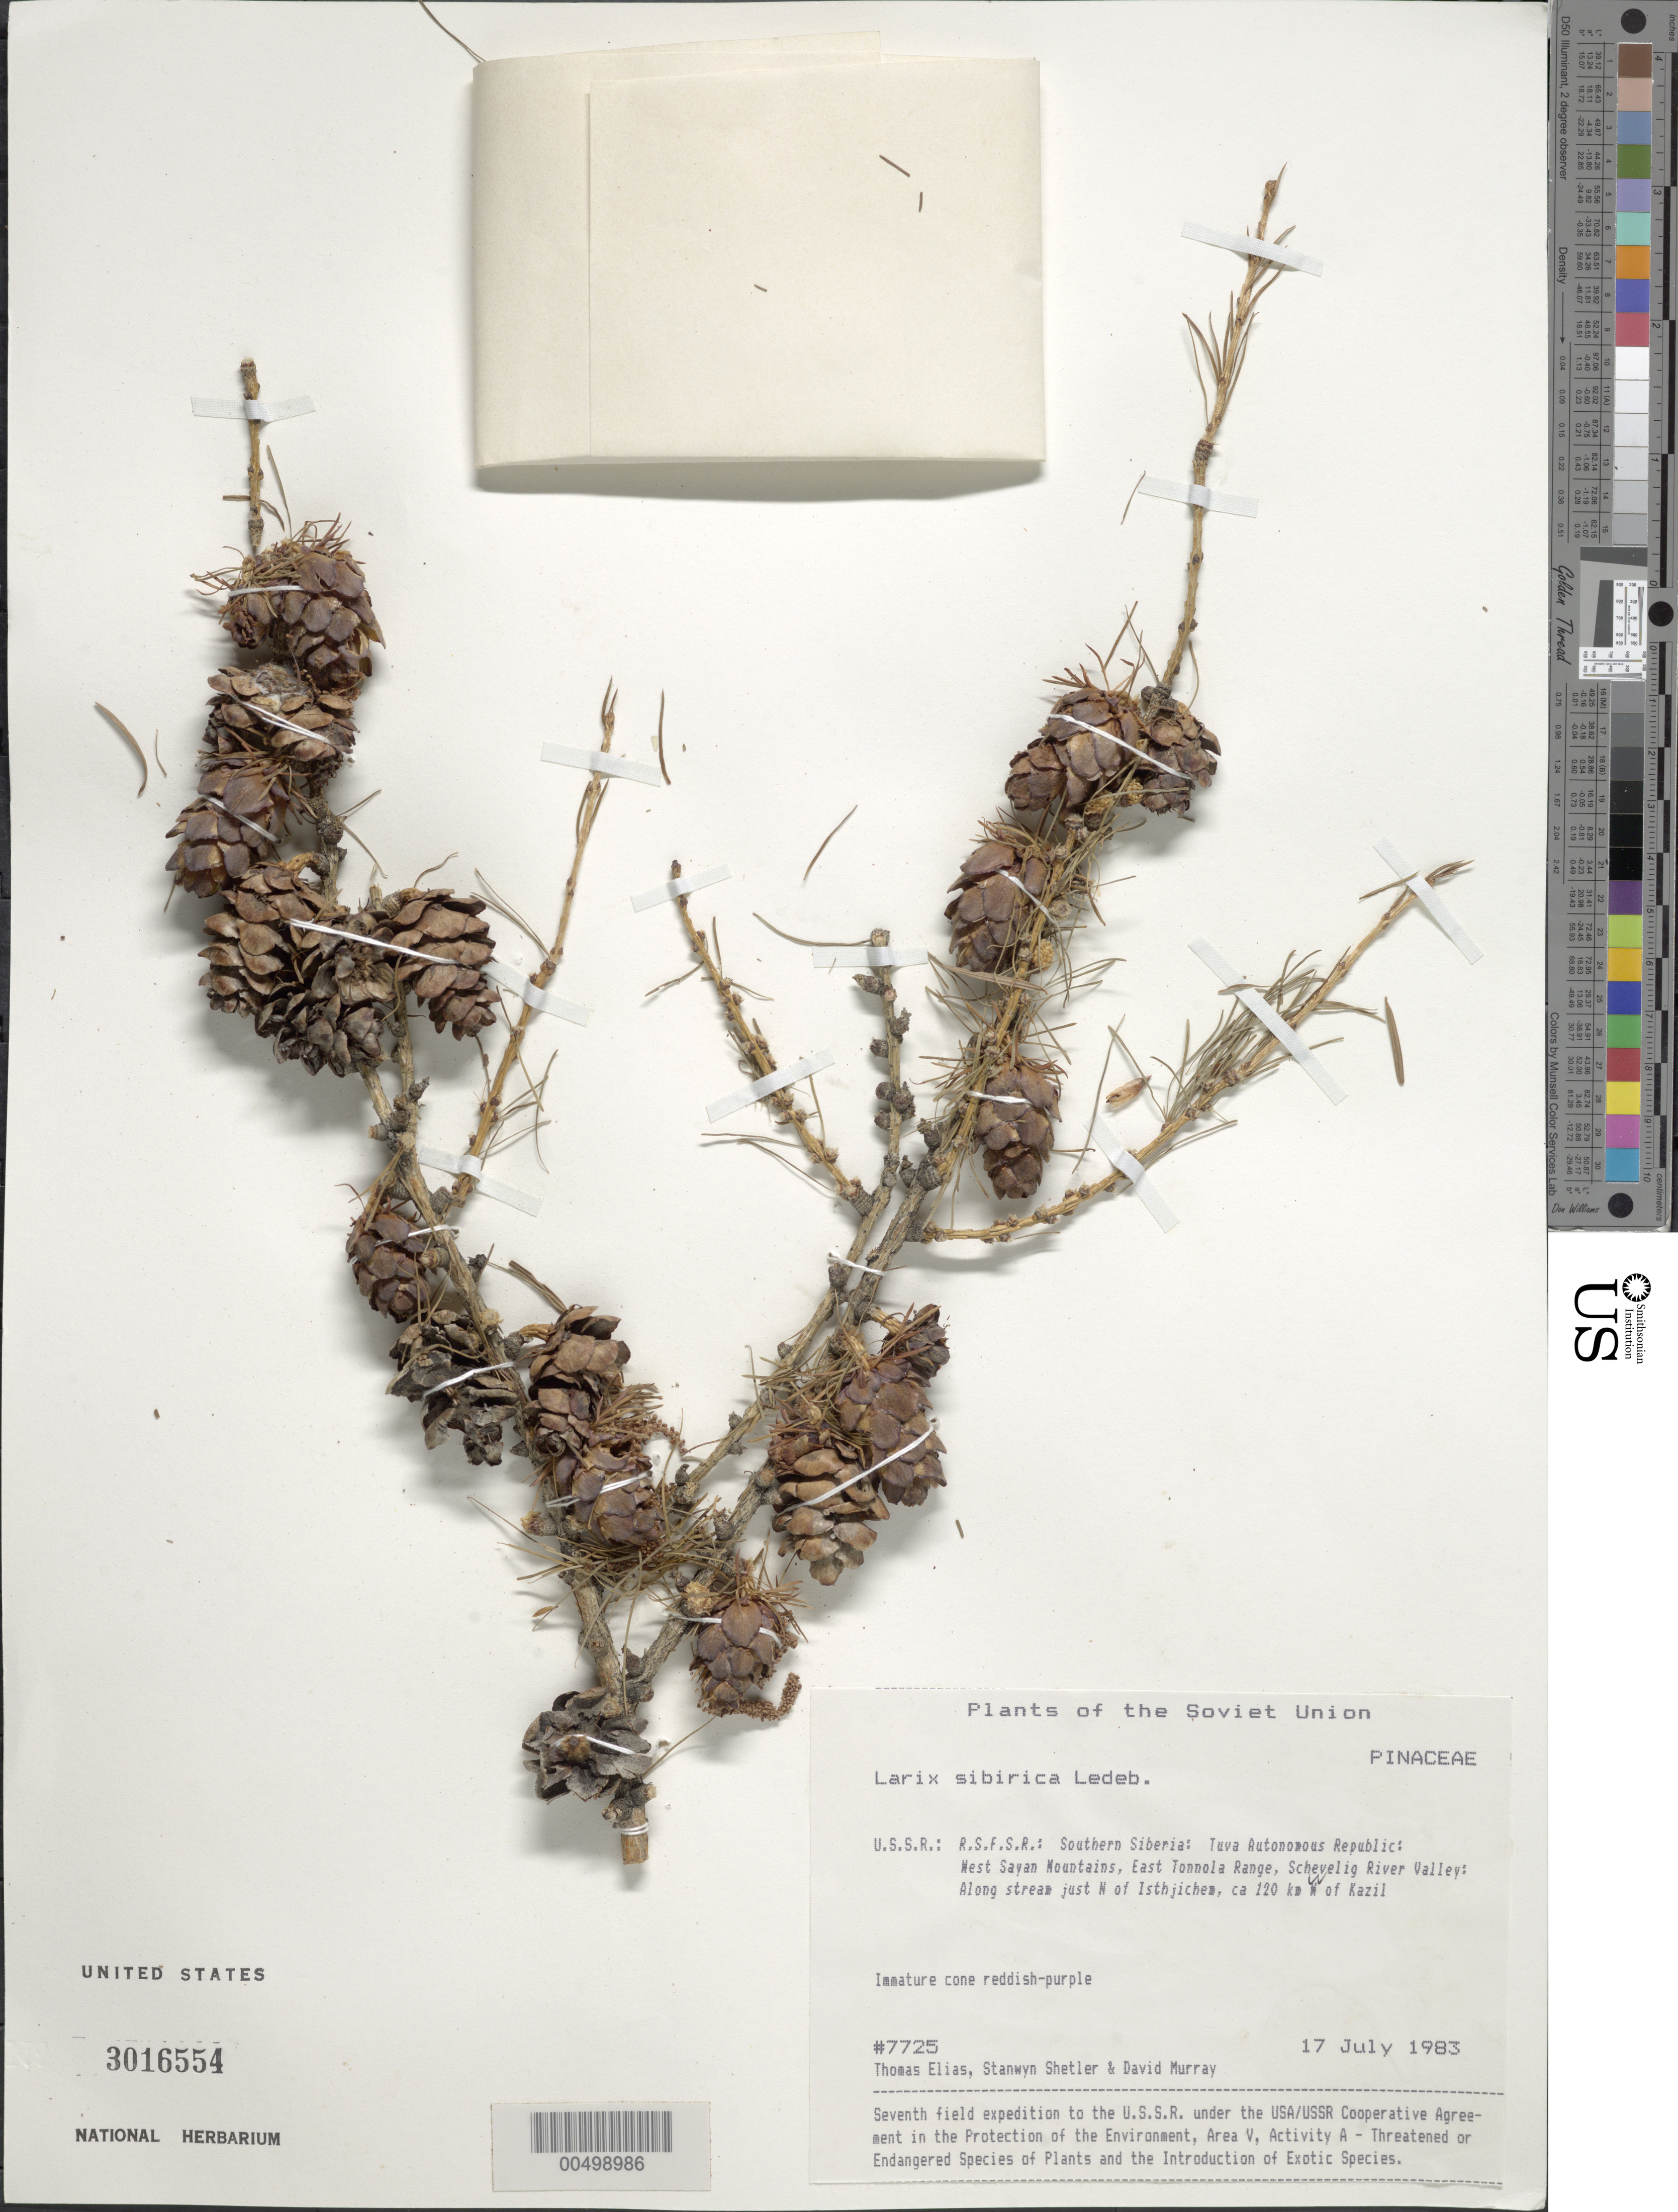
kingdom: Plantae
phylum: Tracheophyta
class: Pinopsida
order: Pinales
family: Pinaceae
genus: Larix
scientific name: Larix sibirica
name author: Ledeb.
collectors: T. Elias, S. Shetler & D. F. Murray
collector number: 7725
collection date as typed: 17 Jul 1983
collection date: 1983-07-17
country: Russian Federation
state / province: Tuva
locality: West Sayan Mountains, E Tonnola [Tannu-Ola] Range, Schevelig River Valley, just N of Isthjichem [Ishti-Khem], *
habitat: along stream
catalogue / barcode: US 3016554